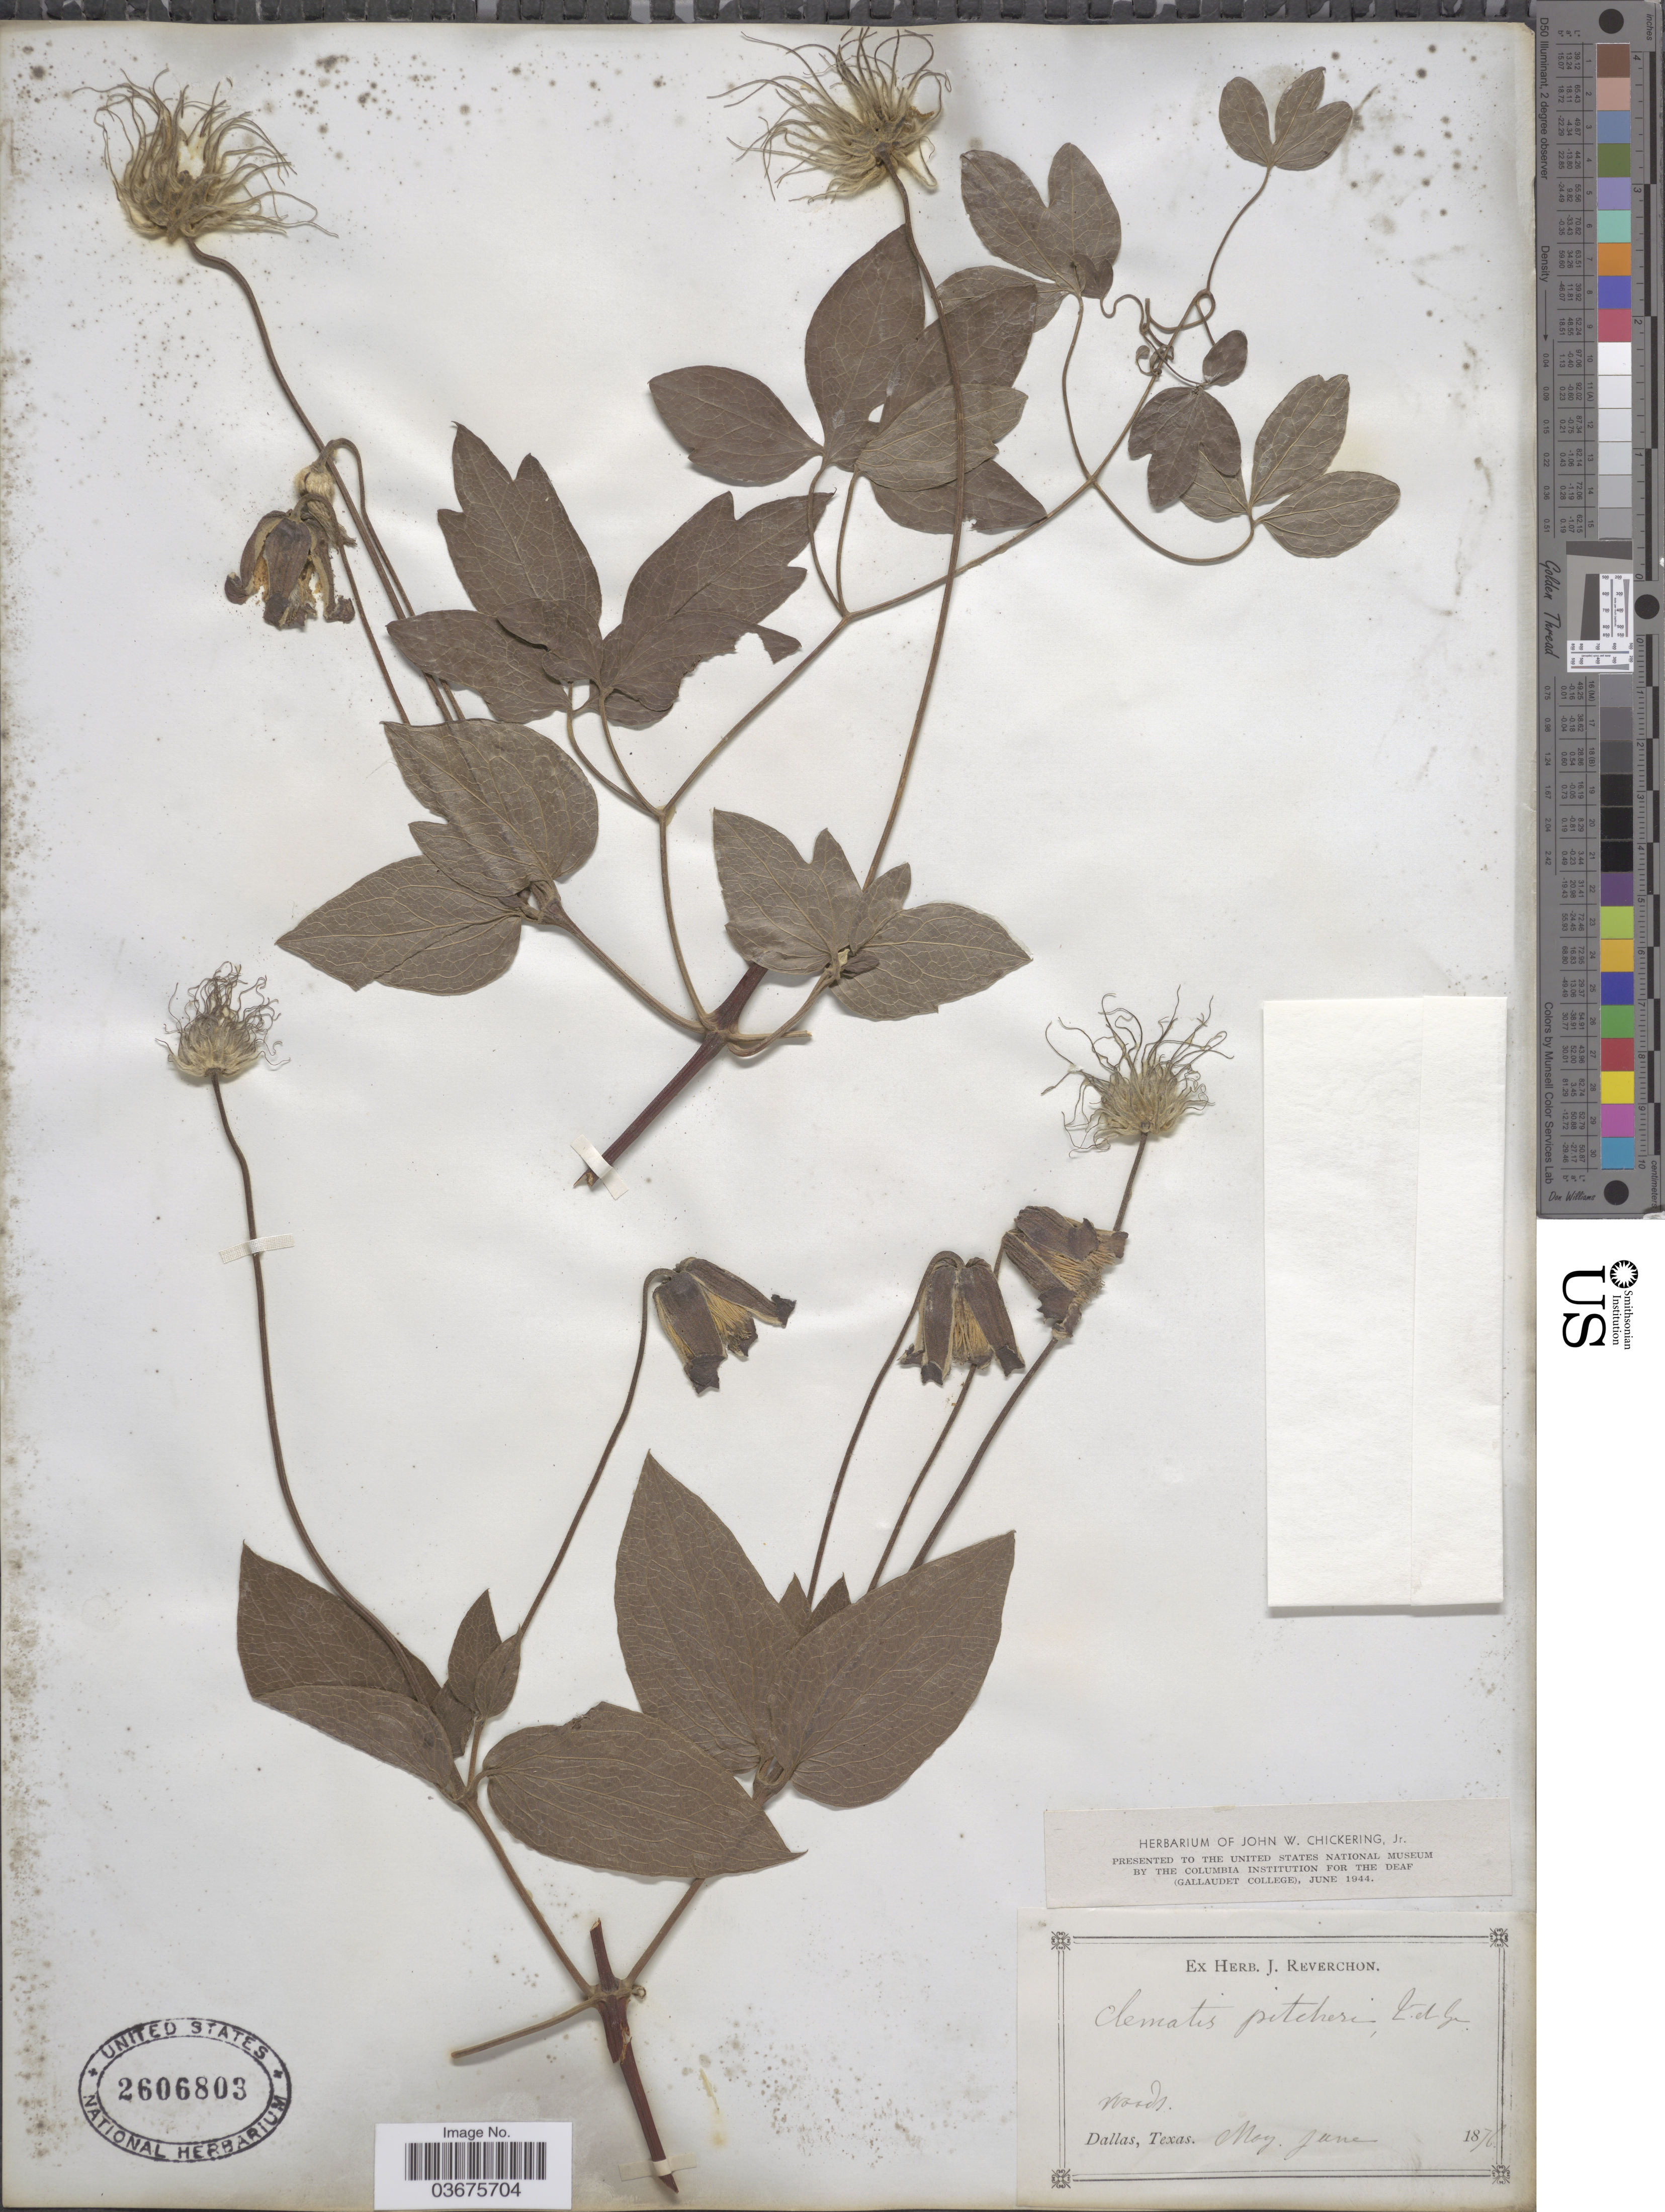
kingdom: Plantae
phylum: Tracheophyta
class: Magnoliopsida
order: Ranunculales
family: Ranunculaceae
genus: Clematis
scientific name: Clematis sp.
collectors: ex herb. J. Reverchon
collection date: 1876-05/1876-06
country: United States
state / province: Texas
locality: Dallas.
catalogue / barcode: US 2606803